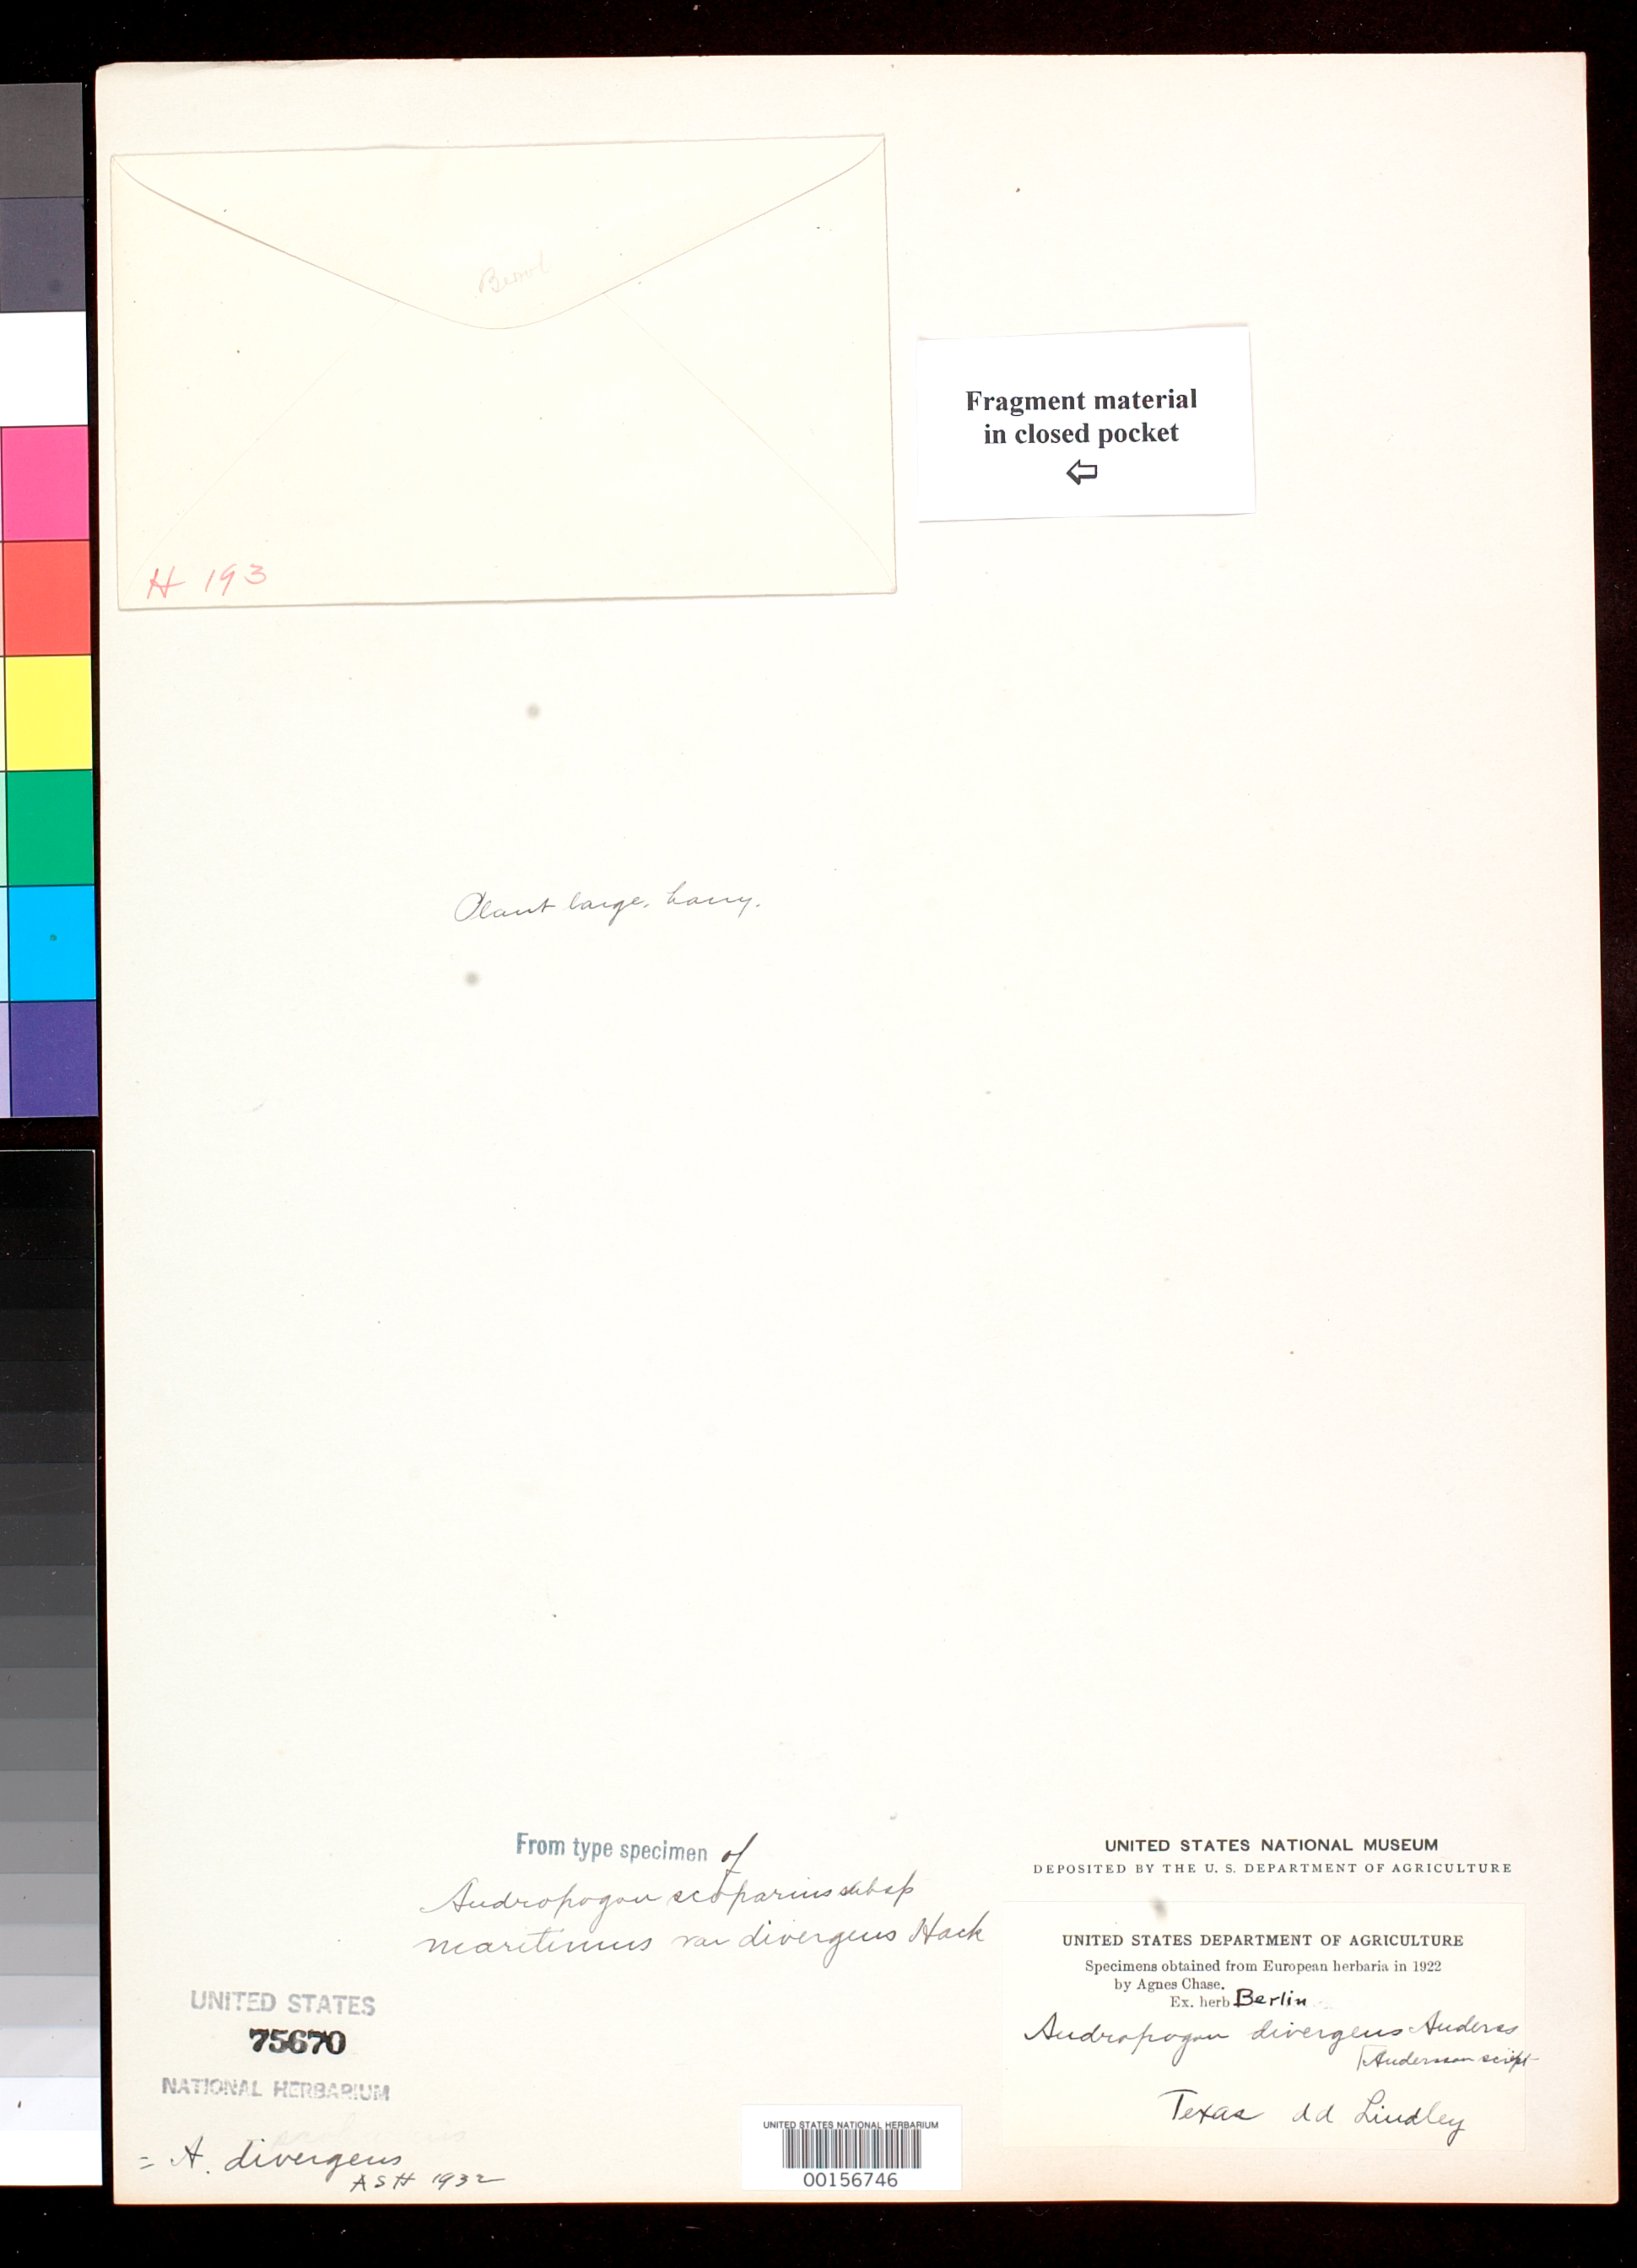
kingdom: Plantae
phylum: Tracheophyta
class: Liliopsida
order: Poales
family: Poaceae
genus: Andropogon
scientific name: Andropogon scoparius subsp. maritimus var. divergens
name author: Hack. in A. DC.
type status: Type Fragment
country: United States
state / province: Texas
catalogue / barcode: US 75670